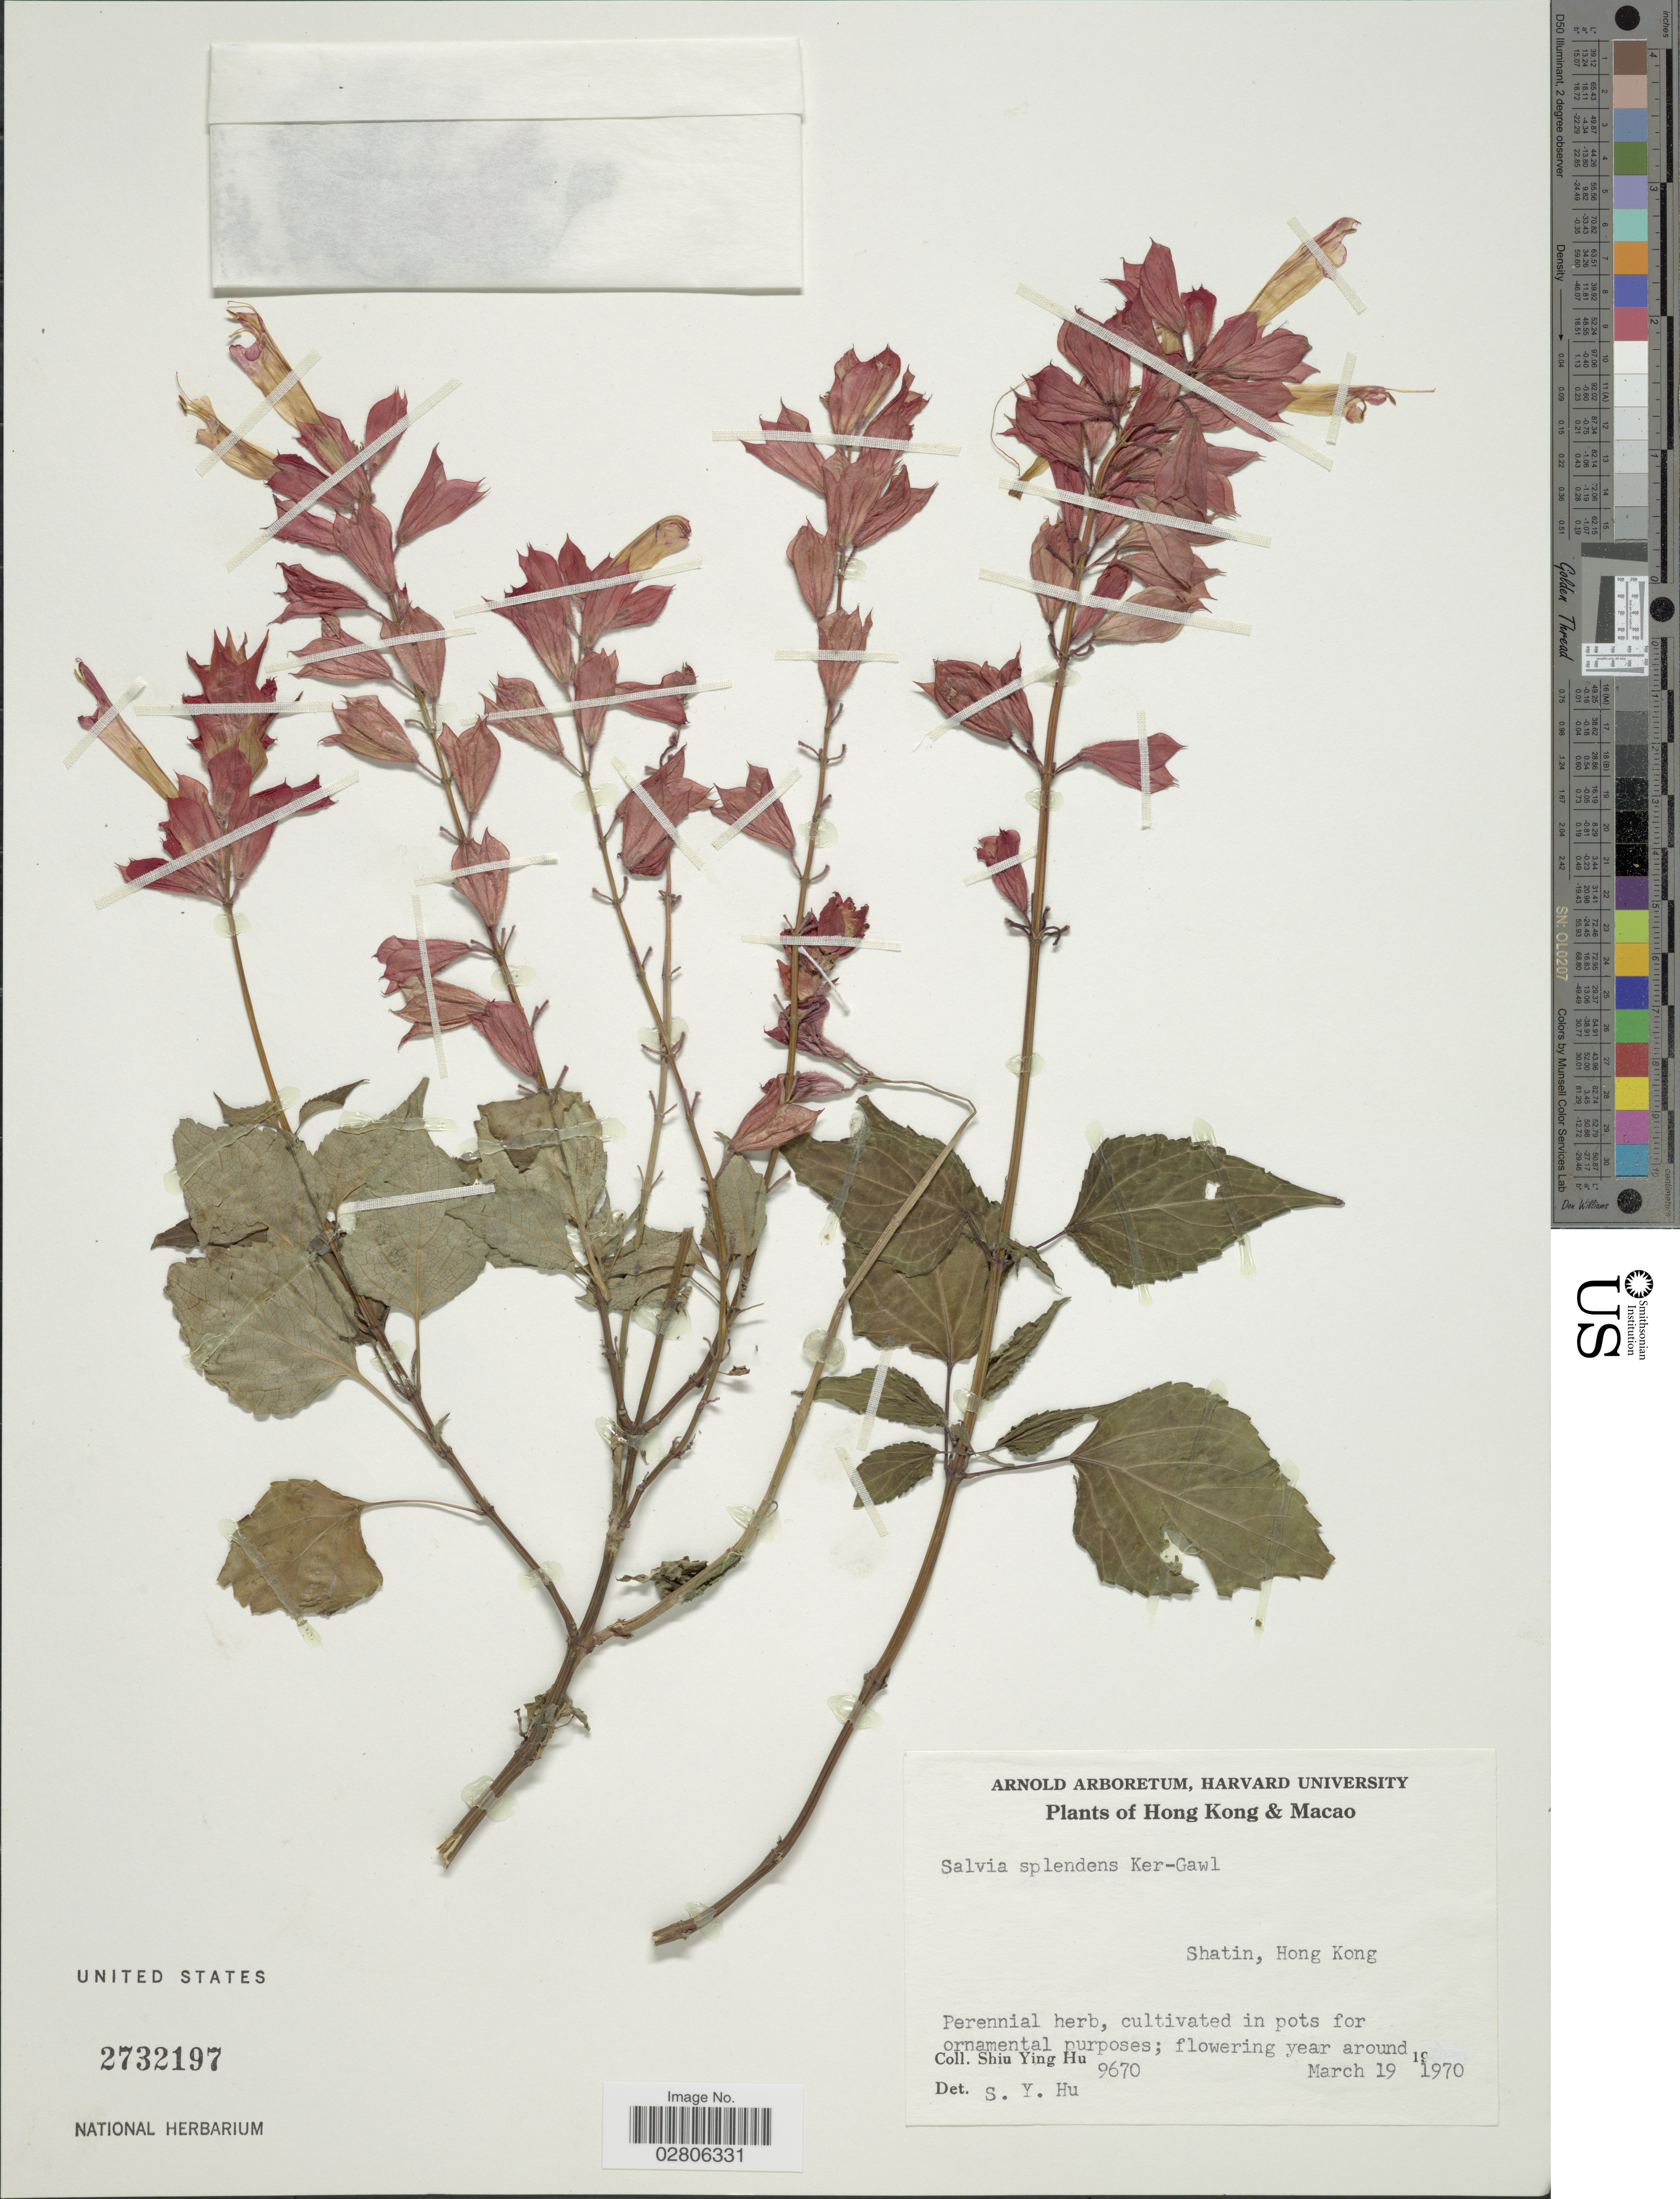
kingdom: Plantae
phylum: Tracheophyta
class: Magnoliopsida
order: Lamiales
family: Lamiaceae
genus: Salvia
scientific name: Salvia splendens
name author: Sellow ex Nees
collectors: S. Y. Hu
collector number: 9670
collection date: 1970-03-19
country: China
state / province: Hong Kong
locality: Shatin.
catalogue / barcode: US 2732197